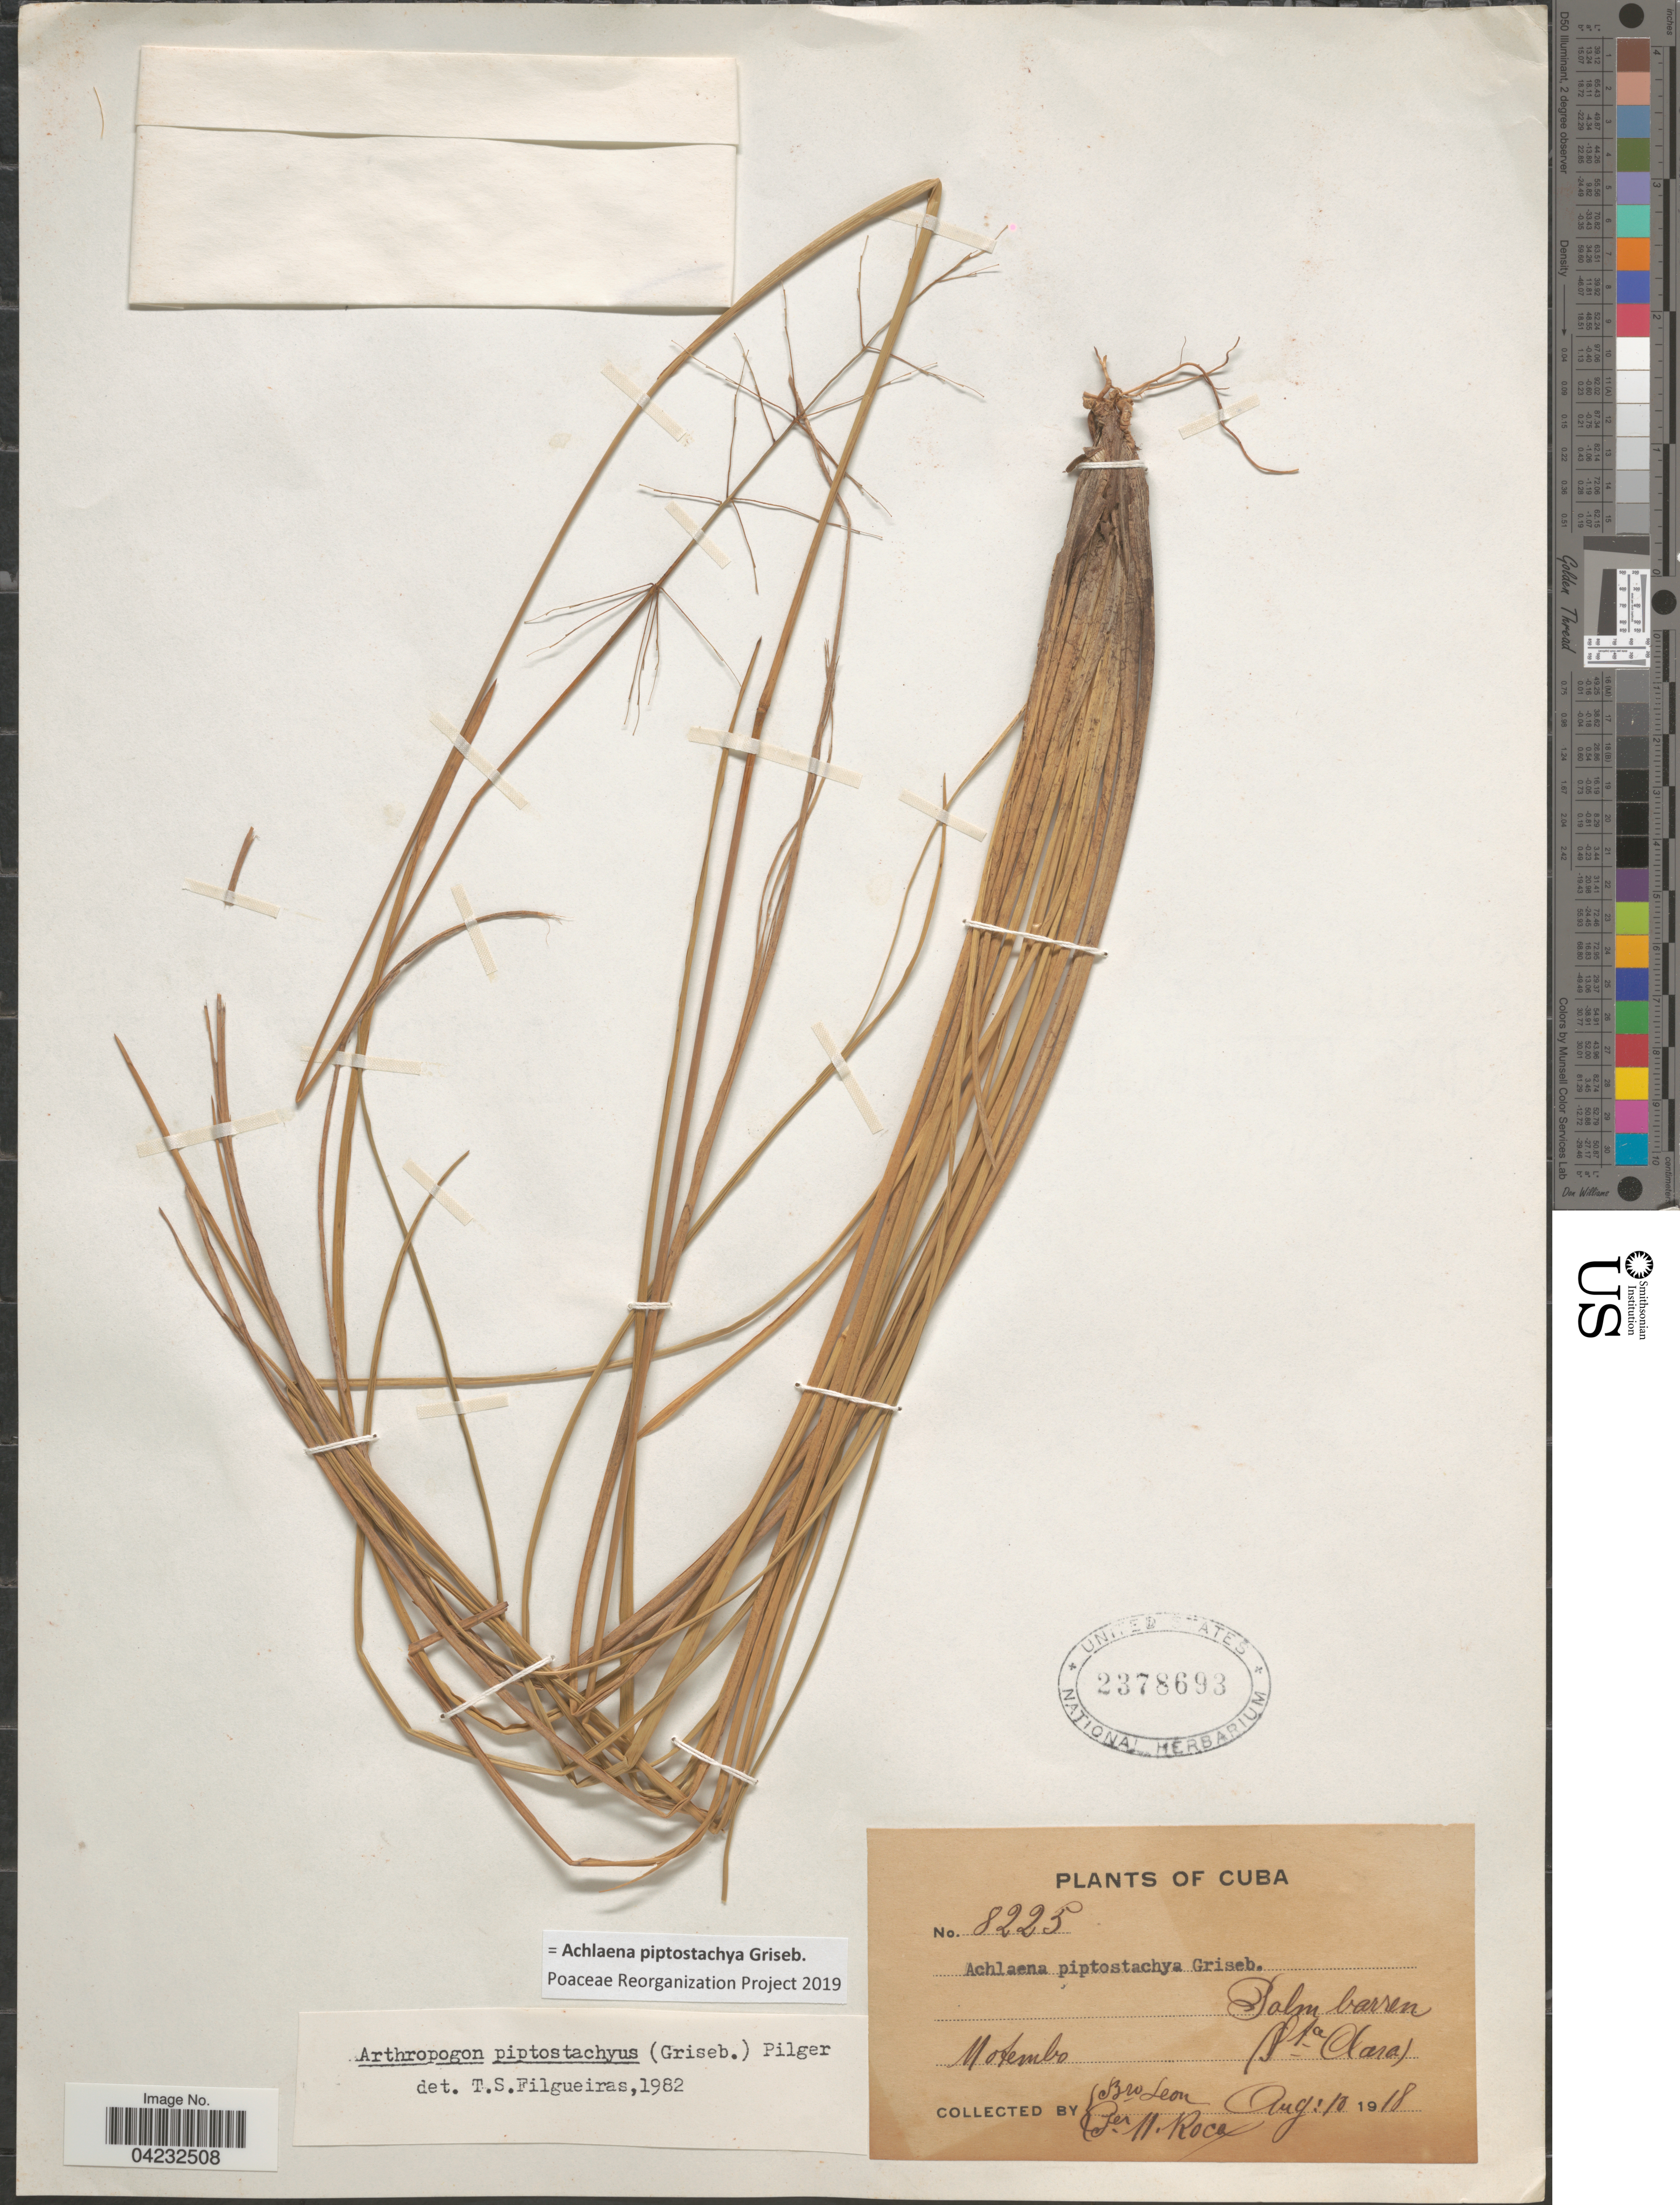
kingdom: Plantae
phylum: Tracheophyta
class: Liliopsida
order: Poales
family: Poaceae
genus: Achlaena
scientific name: Achlaena piptostachya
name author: Griseb.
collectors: Bro. León & M. Roca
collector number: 8225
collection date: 1918-08-10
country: Cuba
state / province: Las Villas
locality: Palm barren (Sta Clara). Motembo.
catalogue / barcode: US 2378693